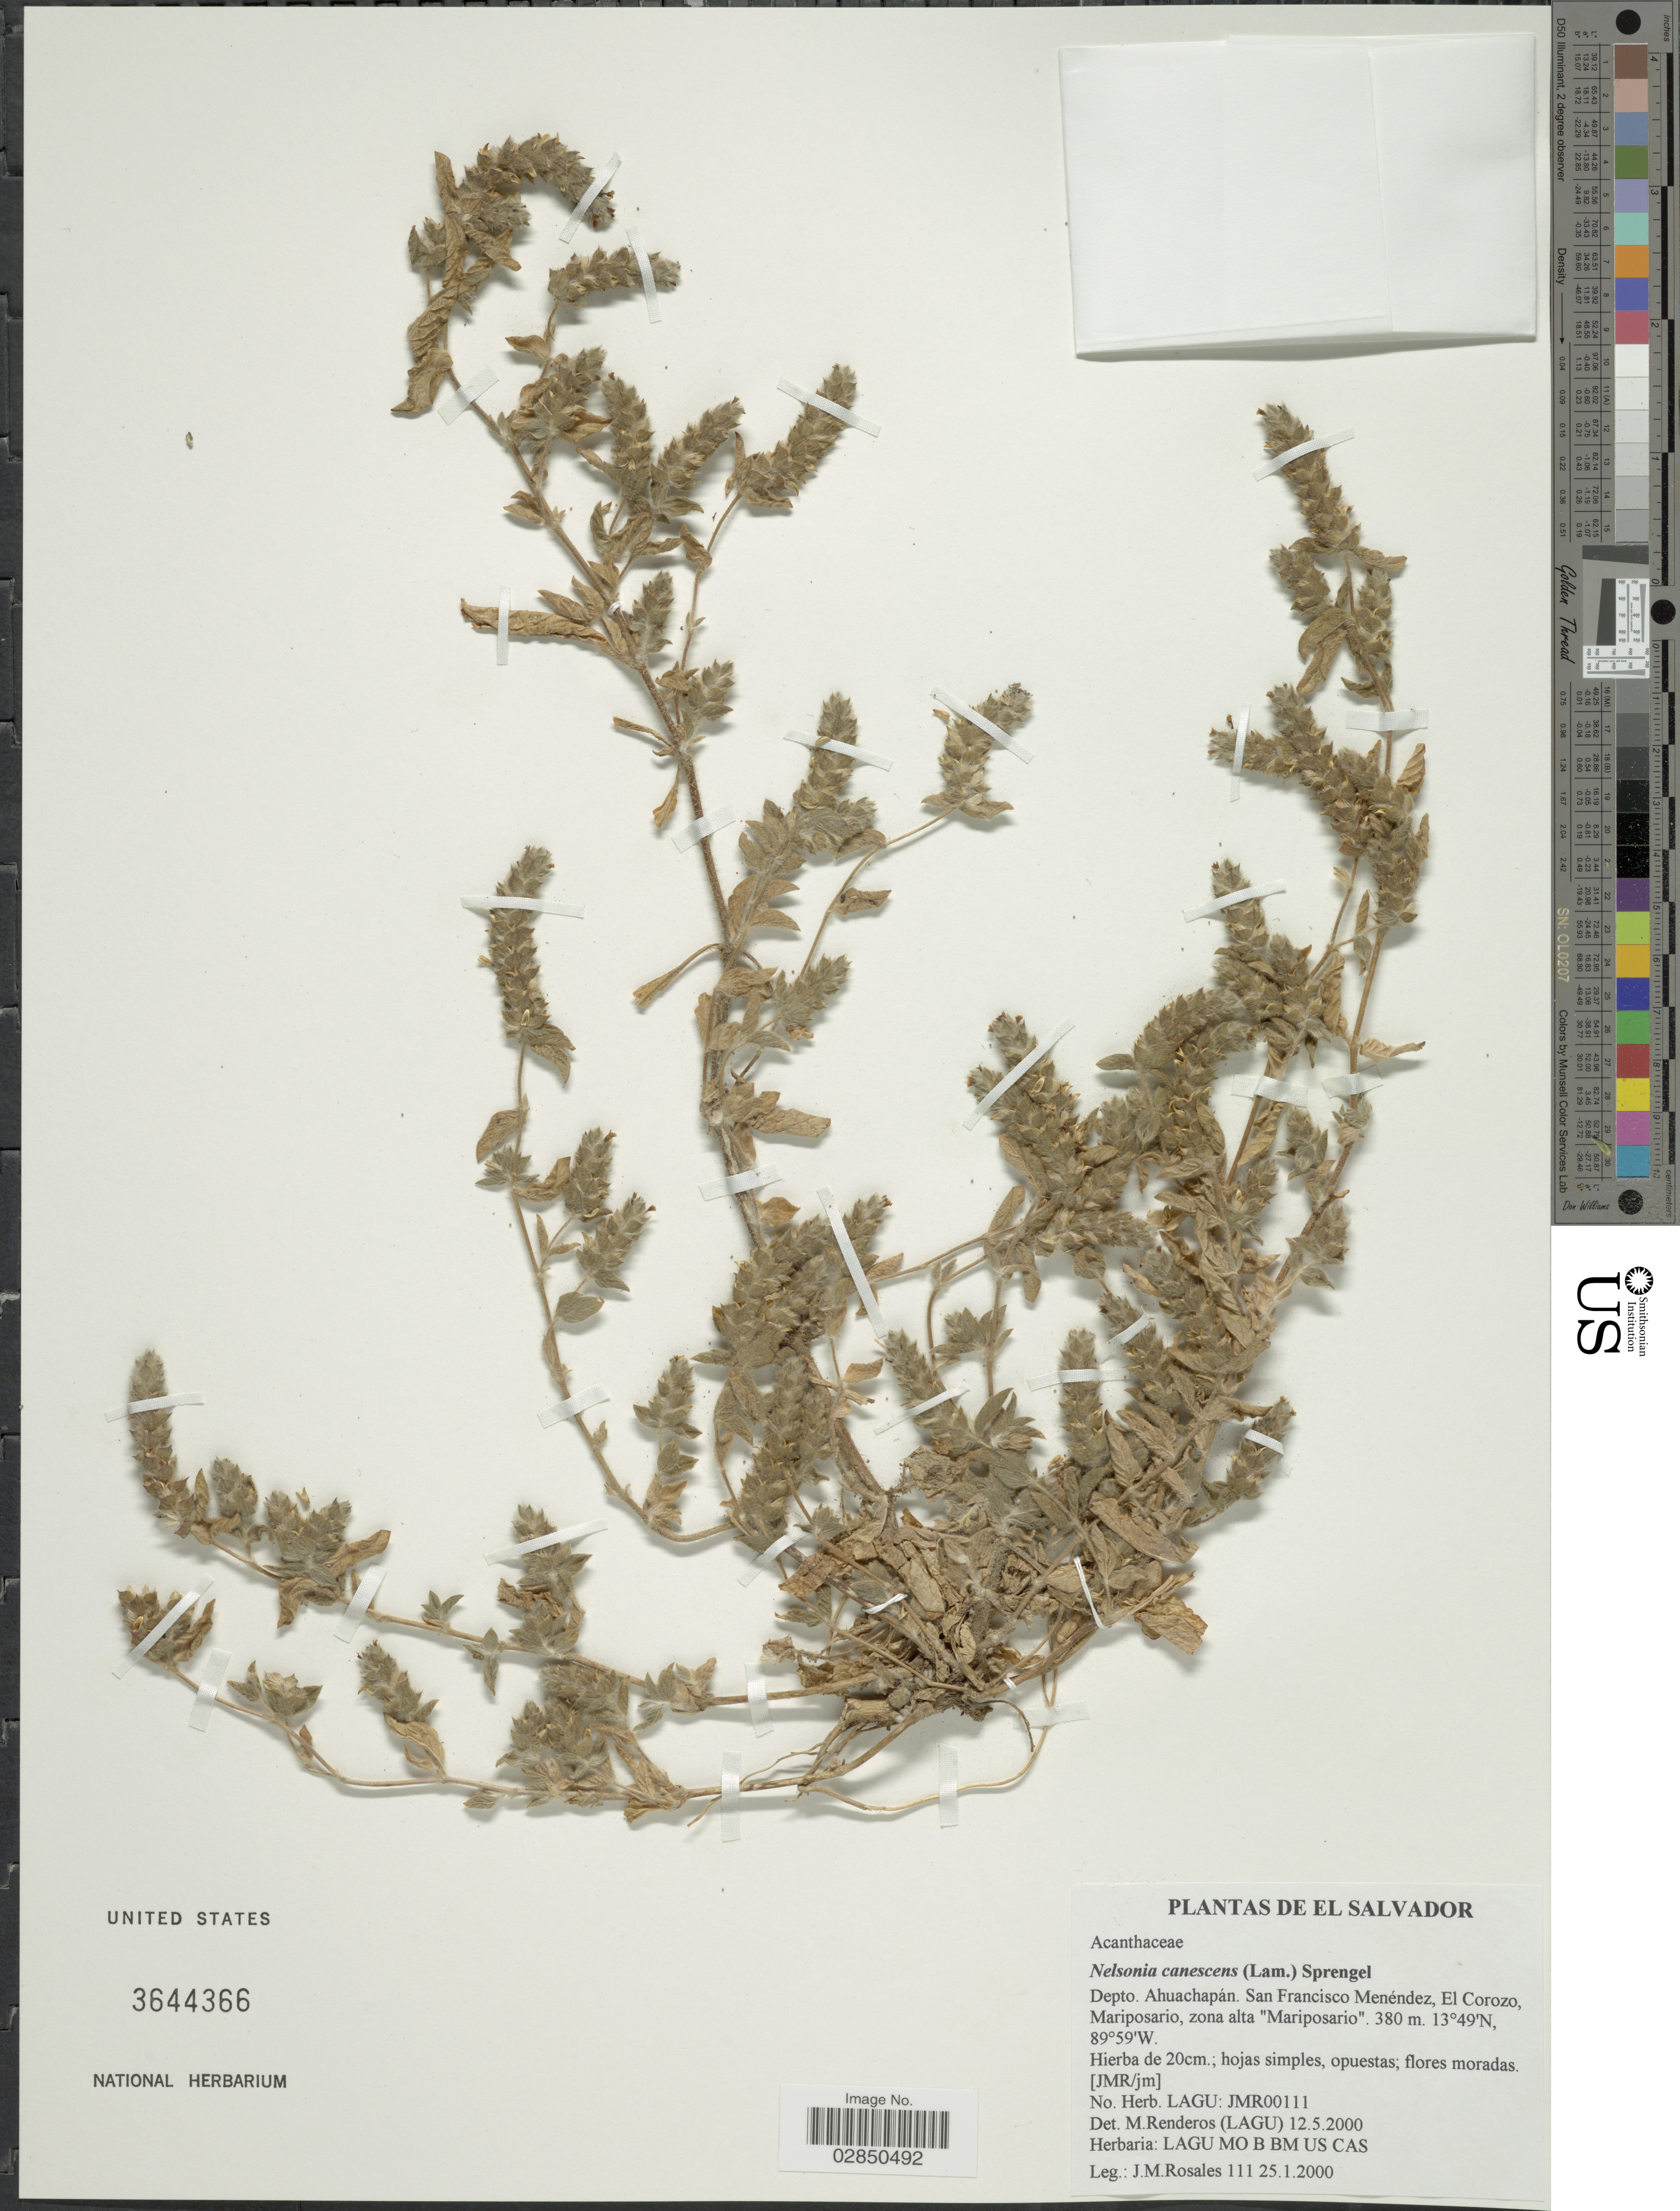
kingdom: Plantae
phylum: Tracheophyta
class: Magnoliopsida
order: Lamiales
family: Acanthaceae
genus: Nelsonia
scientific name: Nelsonia brunelloides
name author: (Lam.) Kuntze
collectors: J. Rosales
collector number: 111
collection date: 2000-01-25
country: El Salvador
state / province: Ahuachapan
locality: Depto. Ahuachapán. San Francisco Menéndez, El Corozo, Mariposario, zona alta "Mariposario".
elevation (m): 380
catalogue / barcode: US 3644366